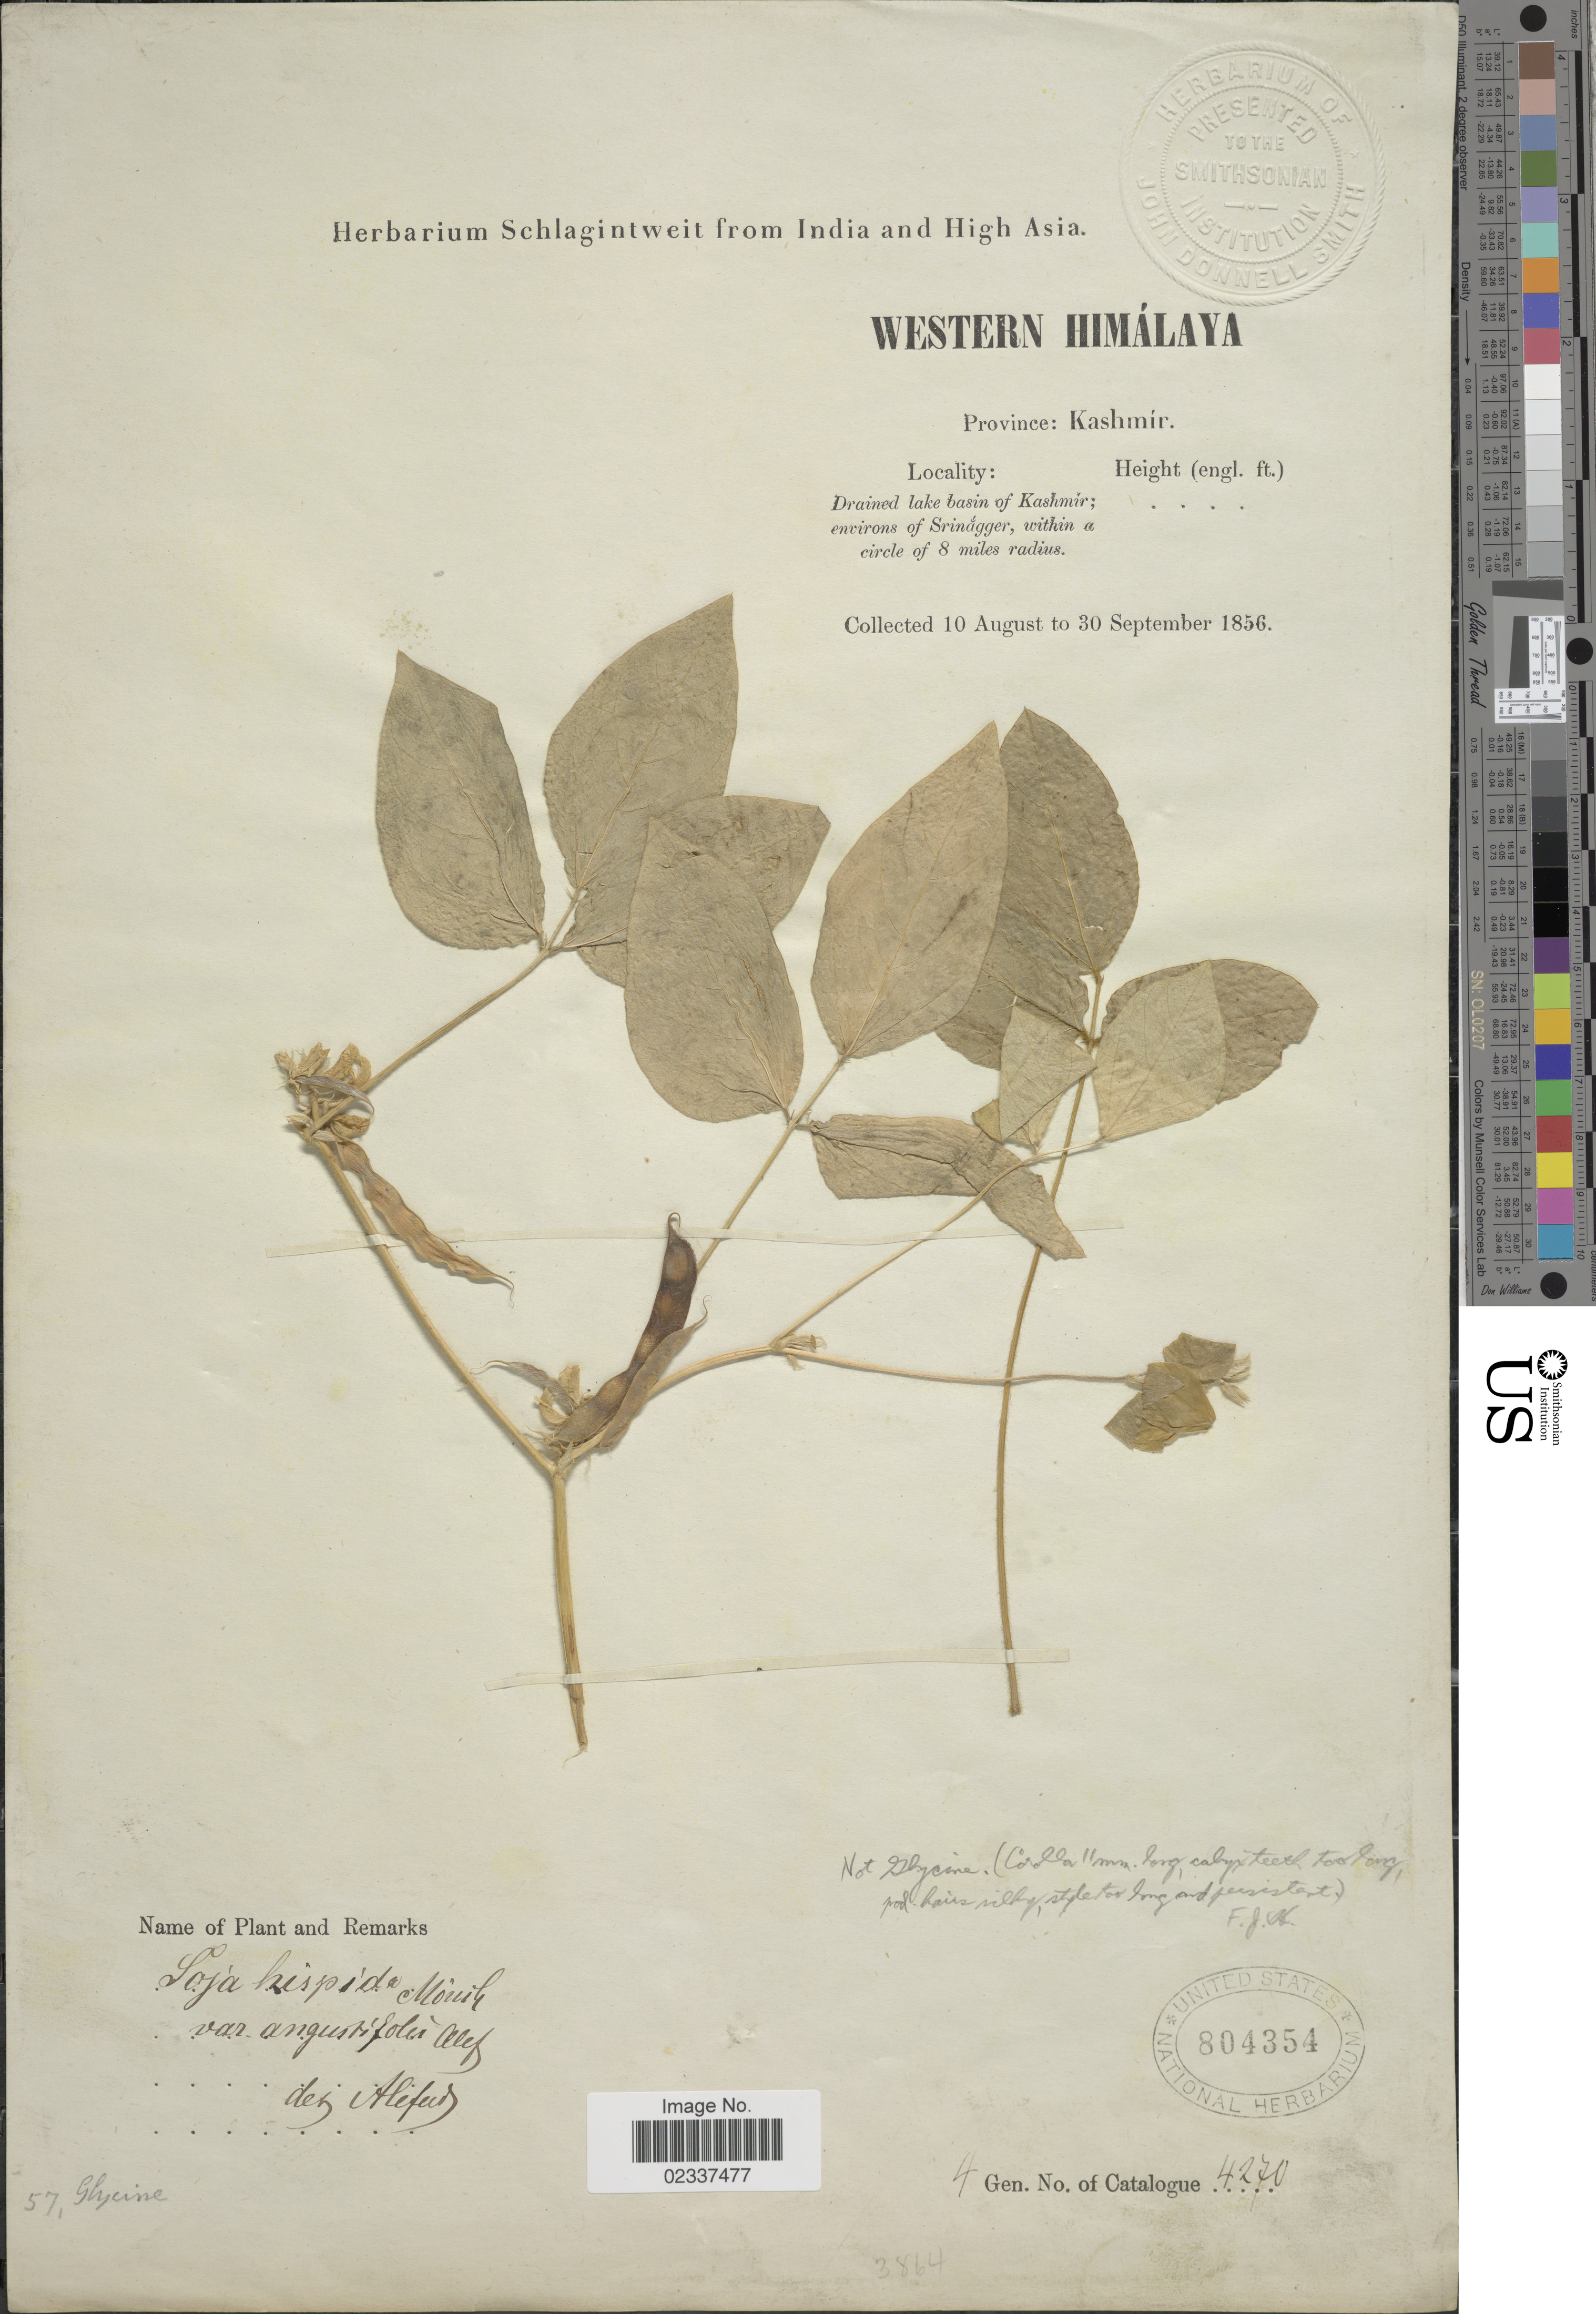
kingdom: Plantae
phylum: Tracheophyta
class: Magnoliopsida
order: Fabales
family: Fabaceae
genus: Glycine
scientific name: Glycine sp.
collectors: ex herb. Schlagintweit from India and High Asia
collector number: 4270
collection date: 1856-08-10/1856-09-30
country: India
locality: Western Himalaya, Province Kashmir, Drained lake basin of Kashmir; environs of Srinagger, within a circle of 8 miles radius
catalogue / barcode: US 804354